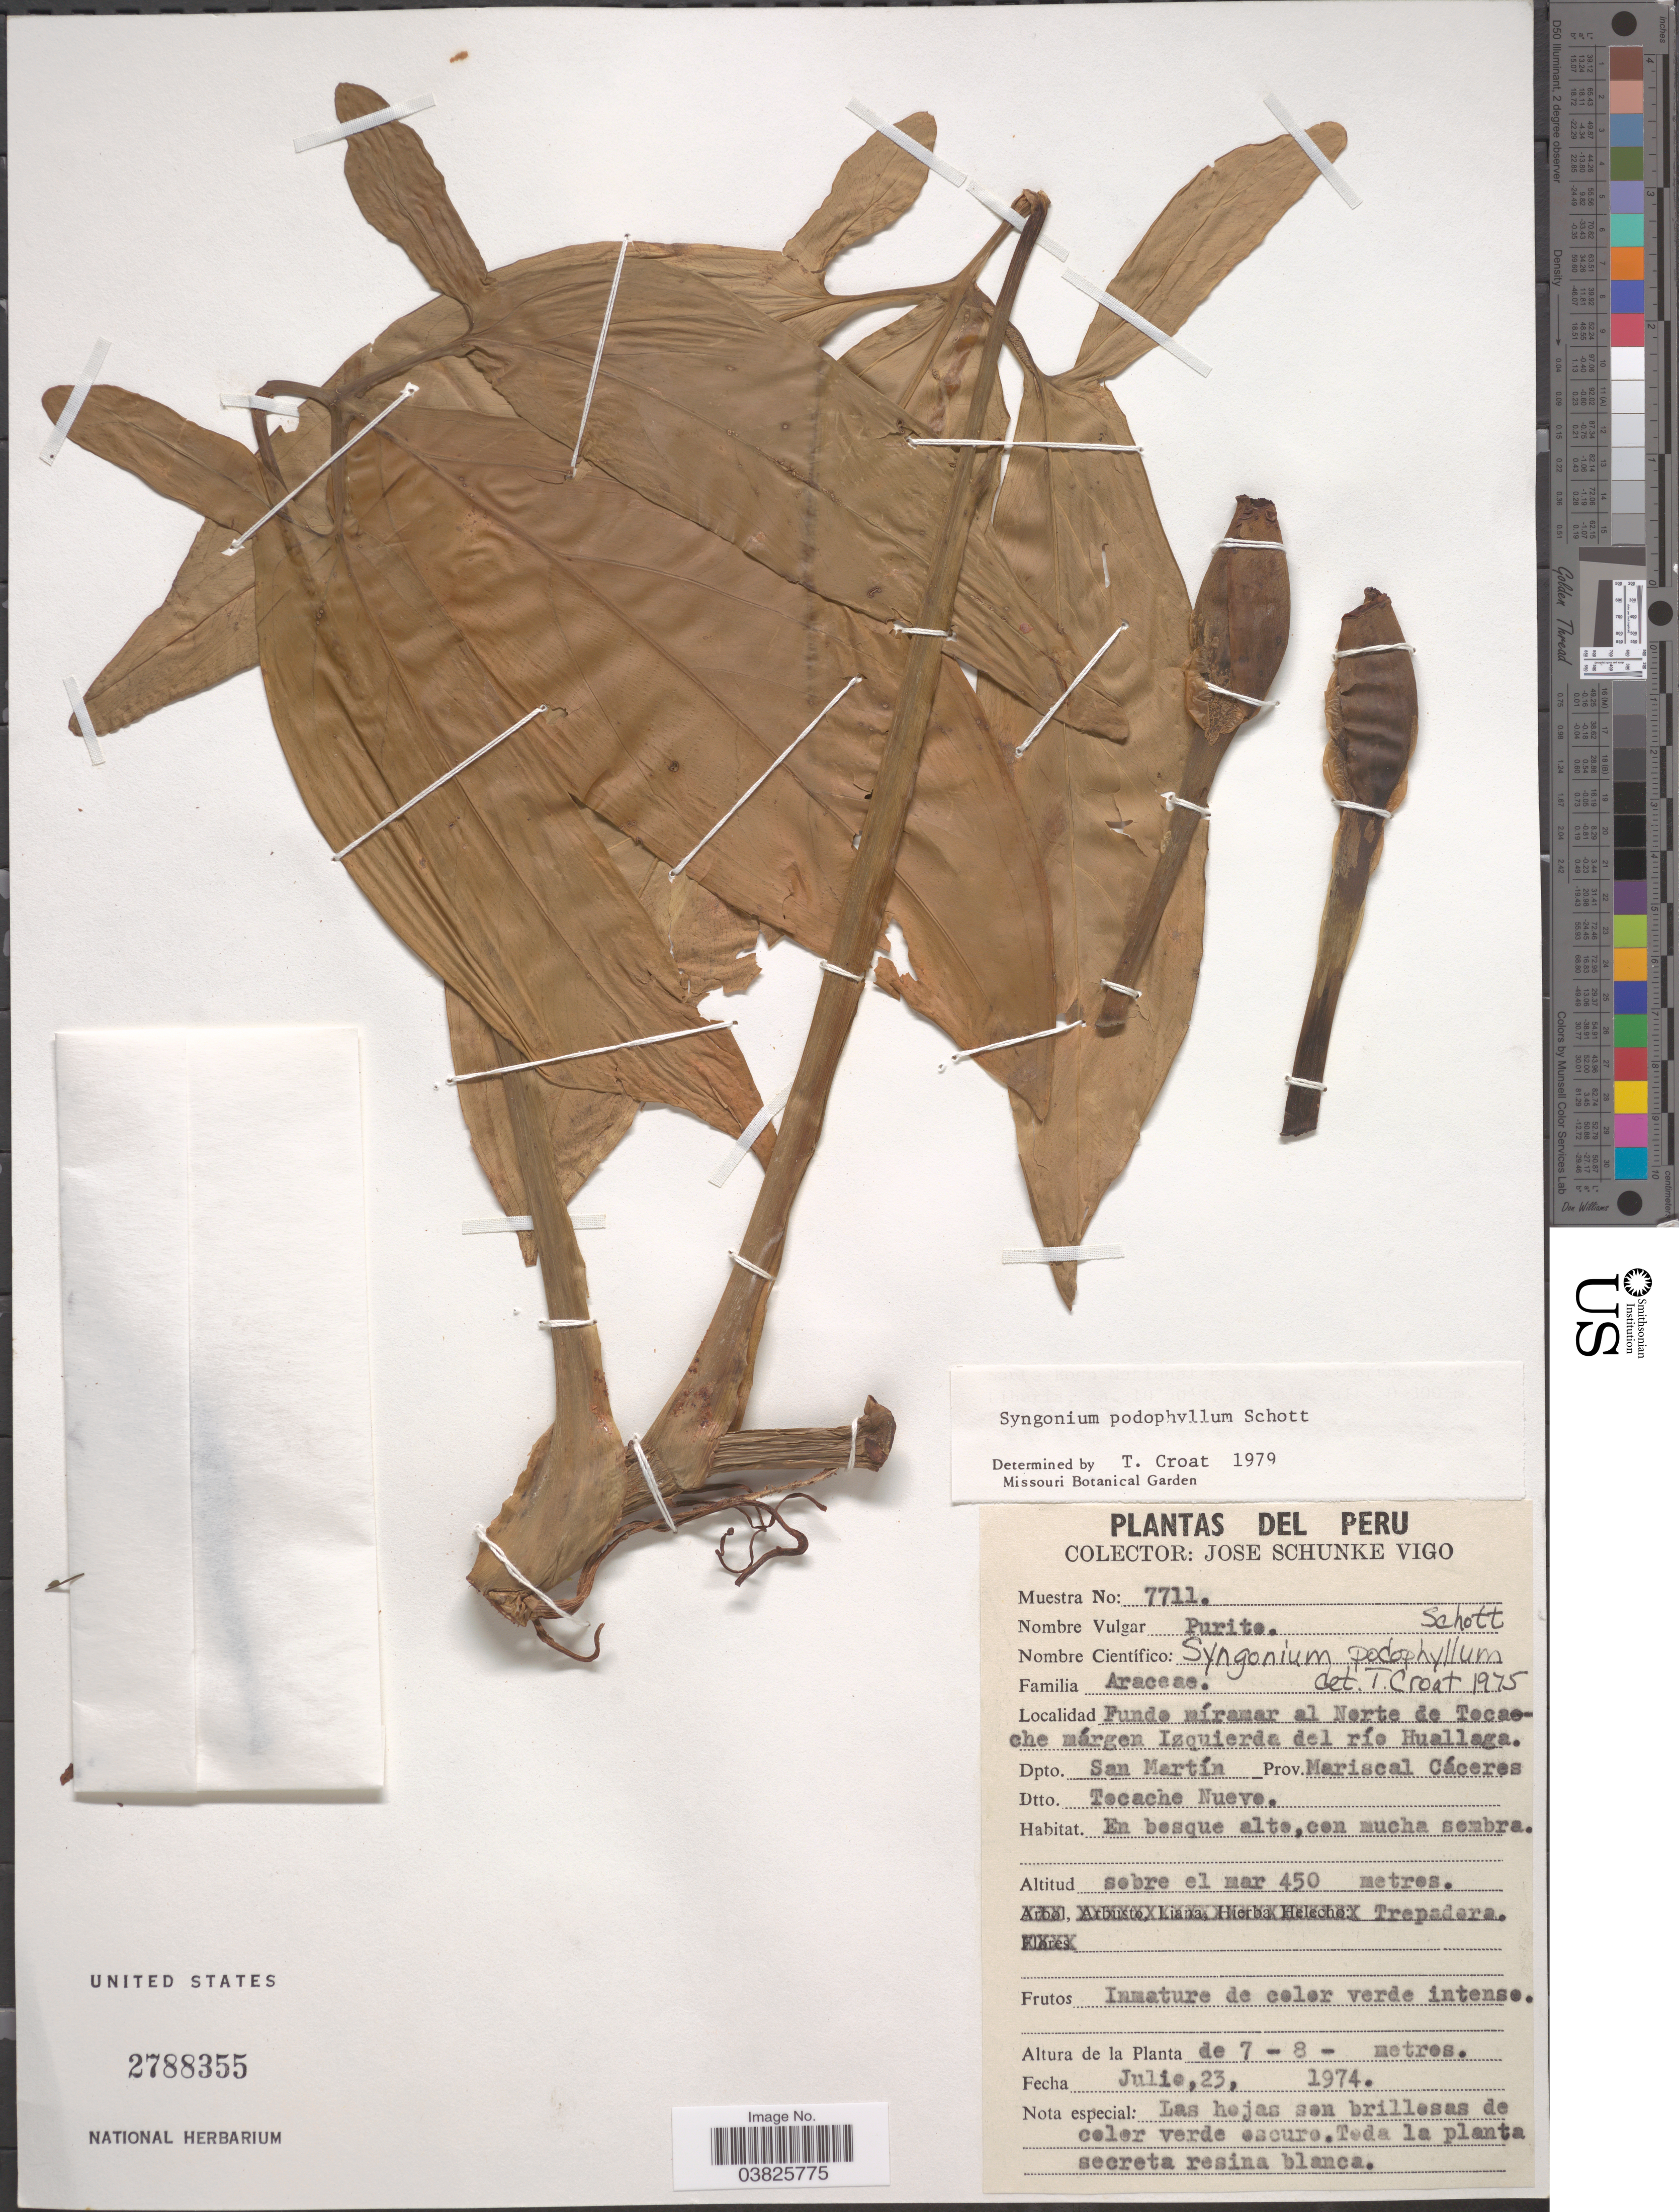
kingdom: Plantae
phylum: Tracheophyta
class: Liliopsida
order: Alismatales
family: Araceae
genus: Syngonium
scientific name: Syngonium podophyllum 'Lemon-Lime'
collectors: J. Schunke Vigo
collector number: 7711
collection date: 1974-07-23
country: Peru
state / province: San Martín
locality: Fundo míramar al Norte de Tocache márgen Izquierda del río Huallaga. Dpto. San Martín. Prov. Mariscal Cáceres. Dtto. Tocache Nuevo.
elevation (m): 450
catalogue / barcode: US 2788355